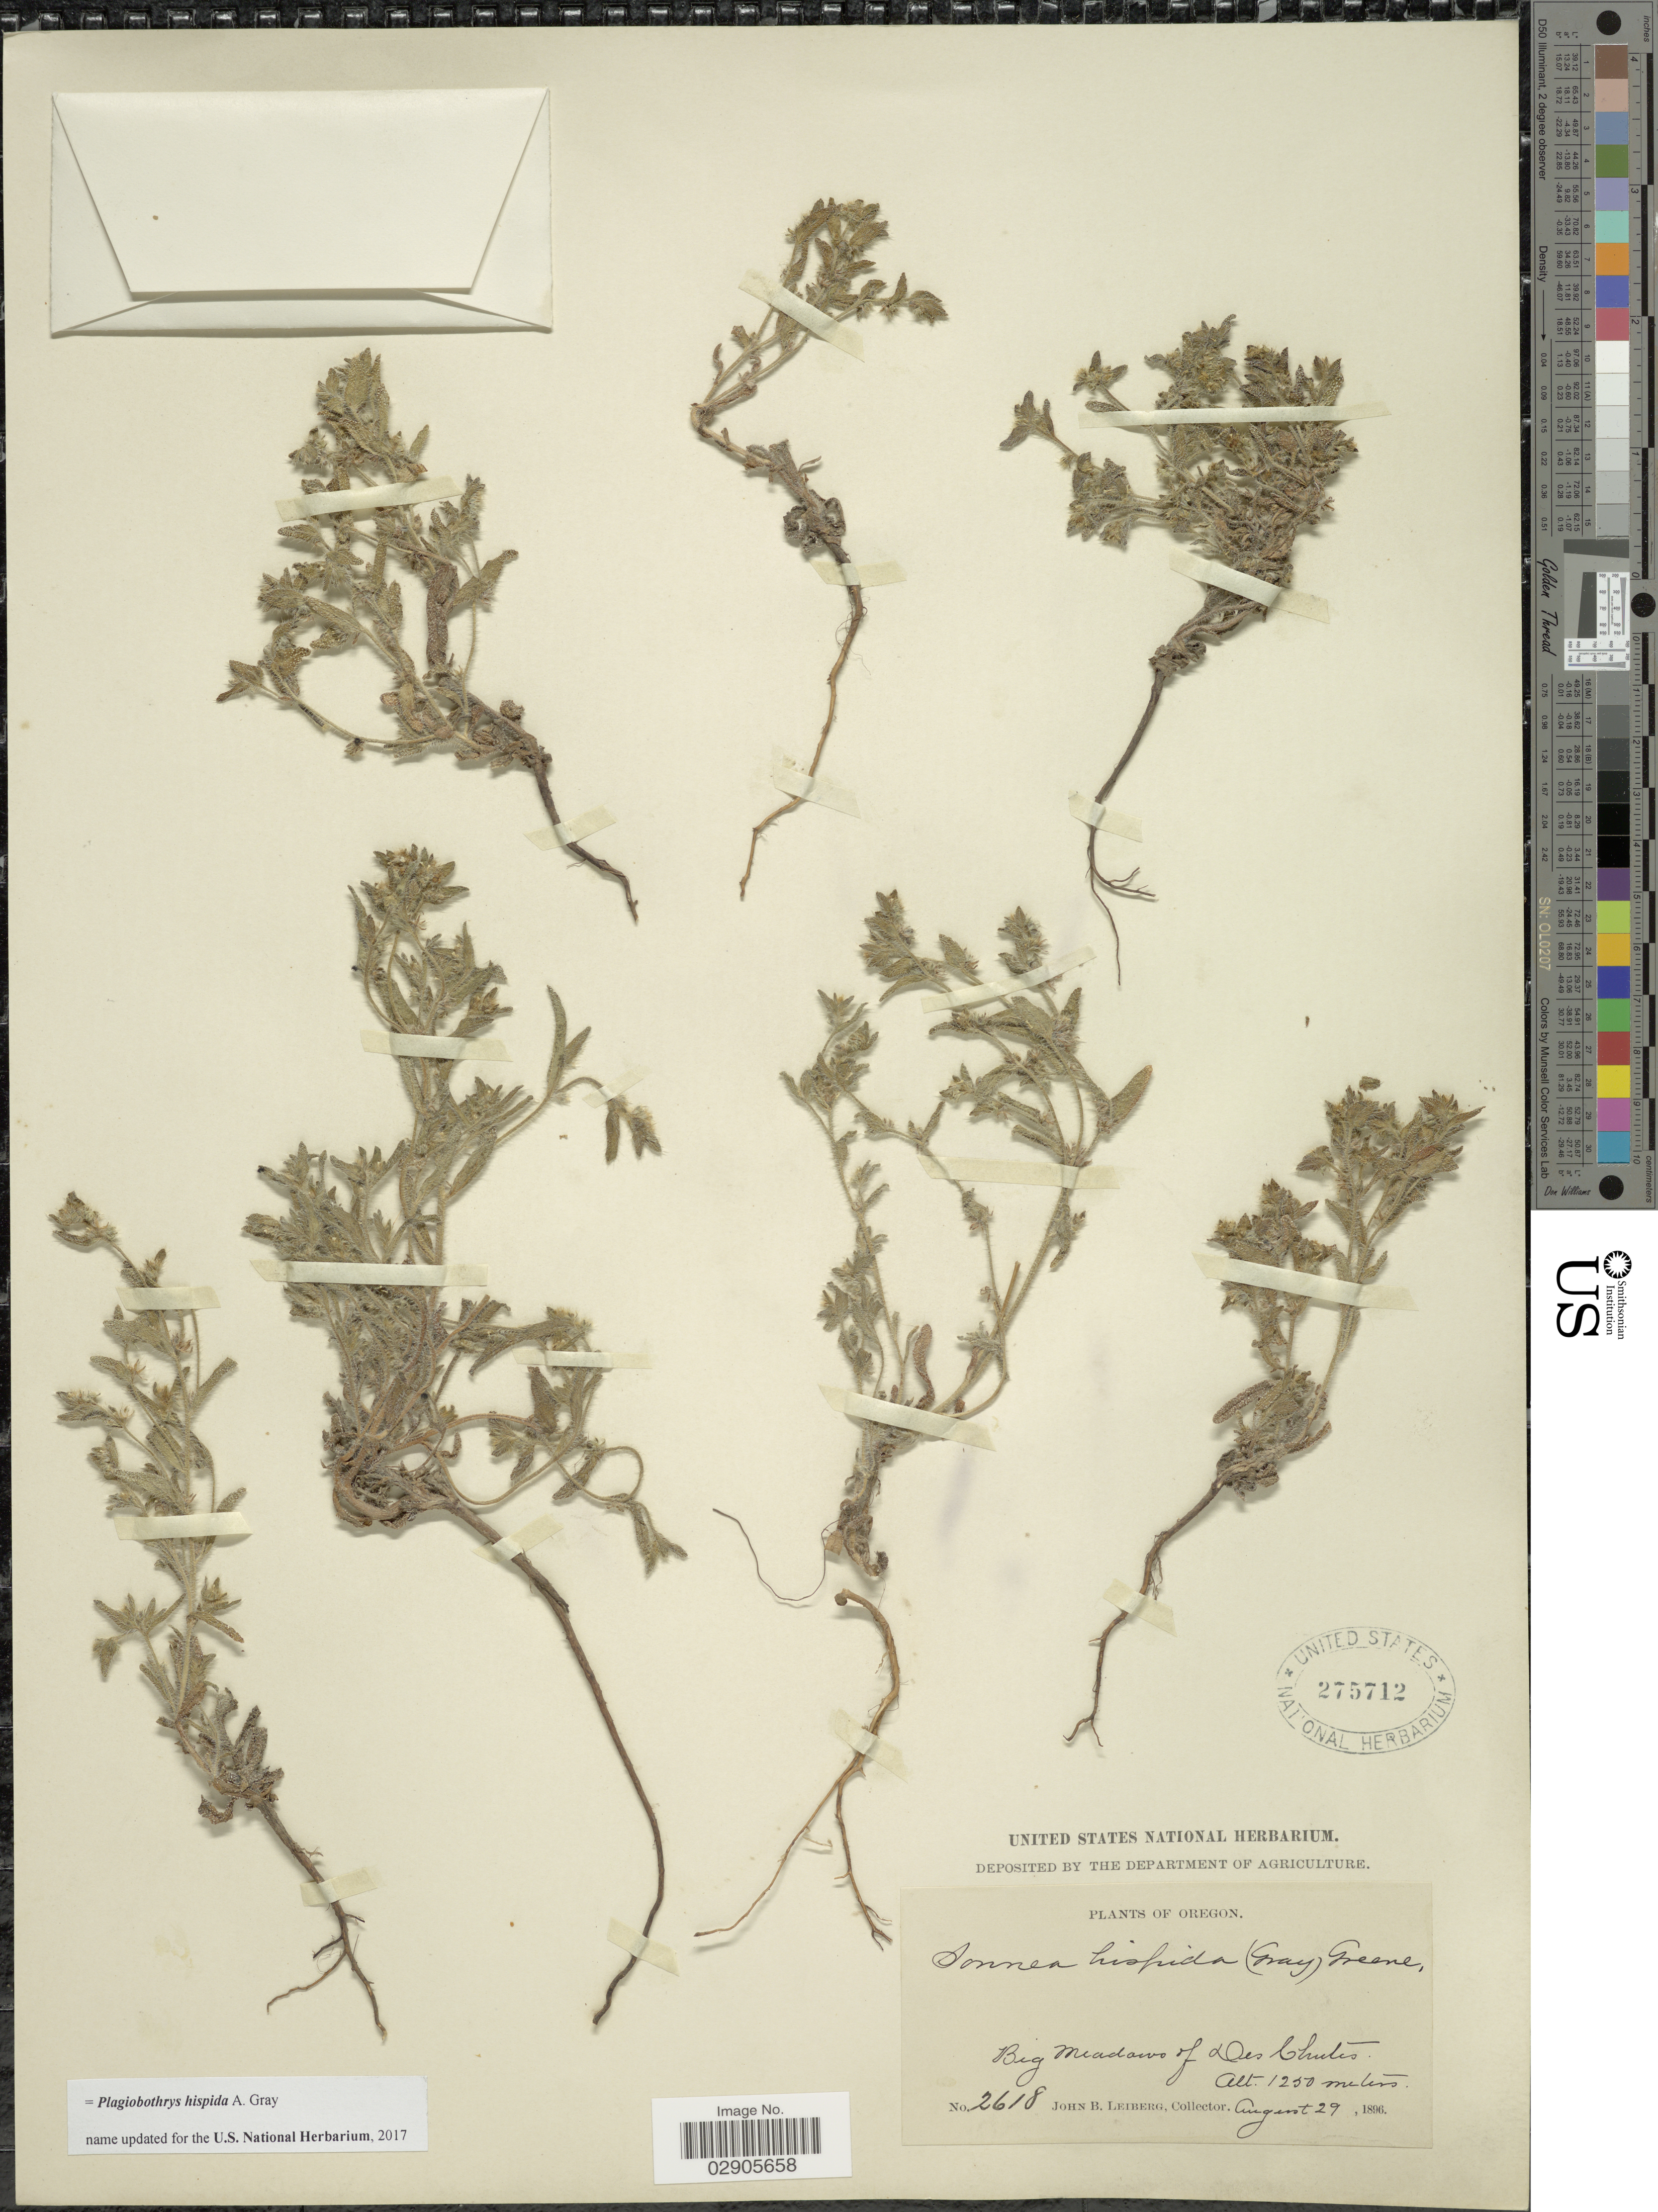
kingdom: Plantae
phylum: Tracheophyta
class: Magnoliopsida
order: Boraginales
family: Boraginaceae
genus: Plagiobothrys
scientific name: Plagiobothrys hispida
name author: A. Gray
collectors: J. B. Leiberg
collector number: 2618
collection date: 1896-08-29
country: United States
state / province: Oregon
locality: Big Meadows of Des Chutes.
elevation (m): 1250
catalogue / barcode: US 275712